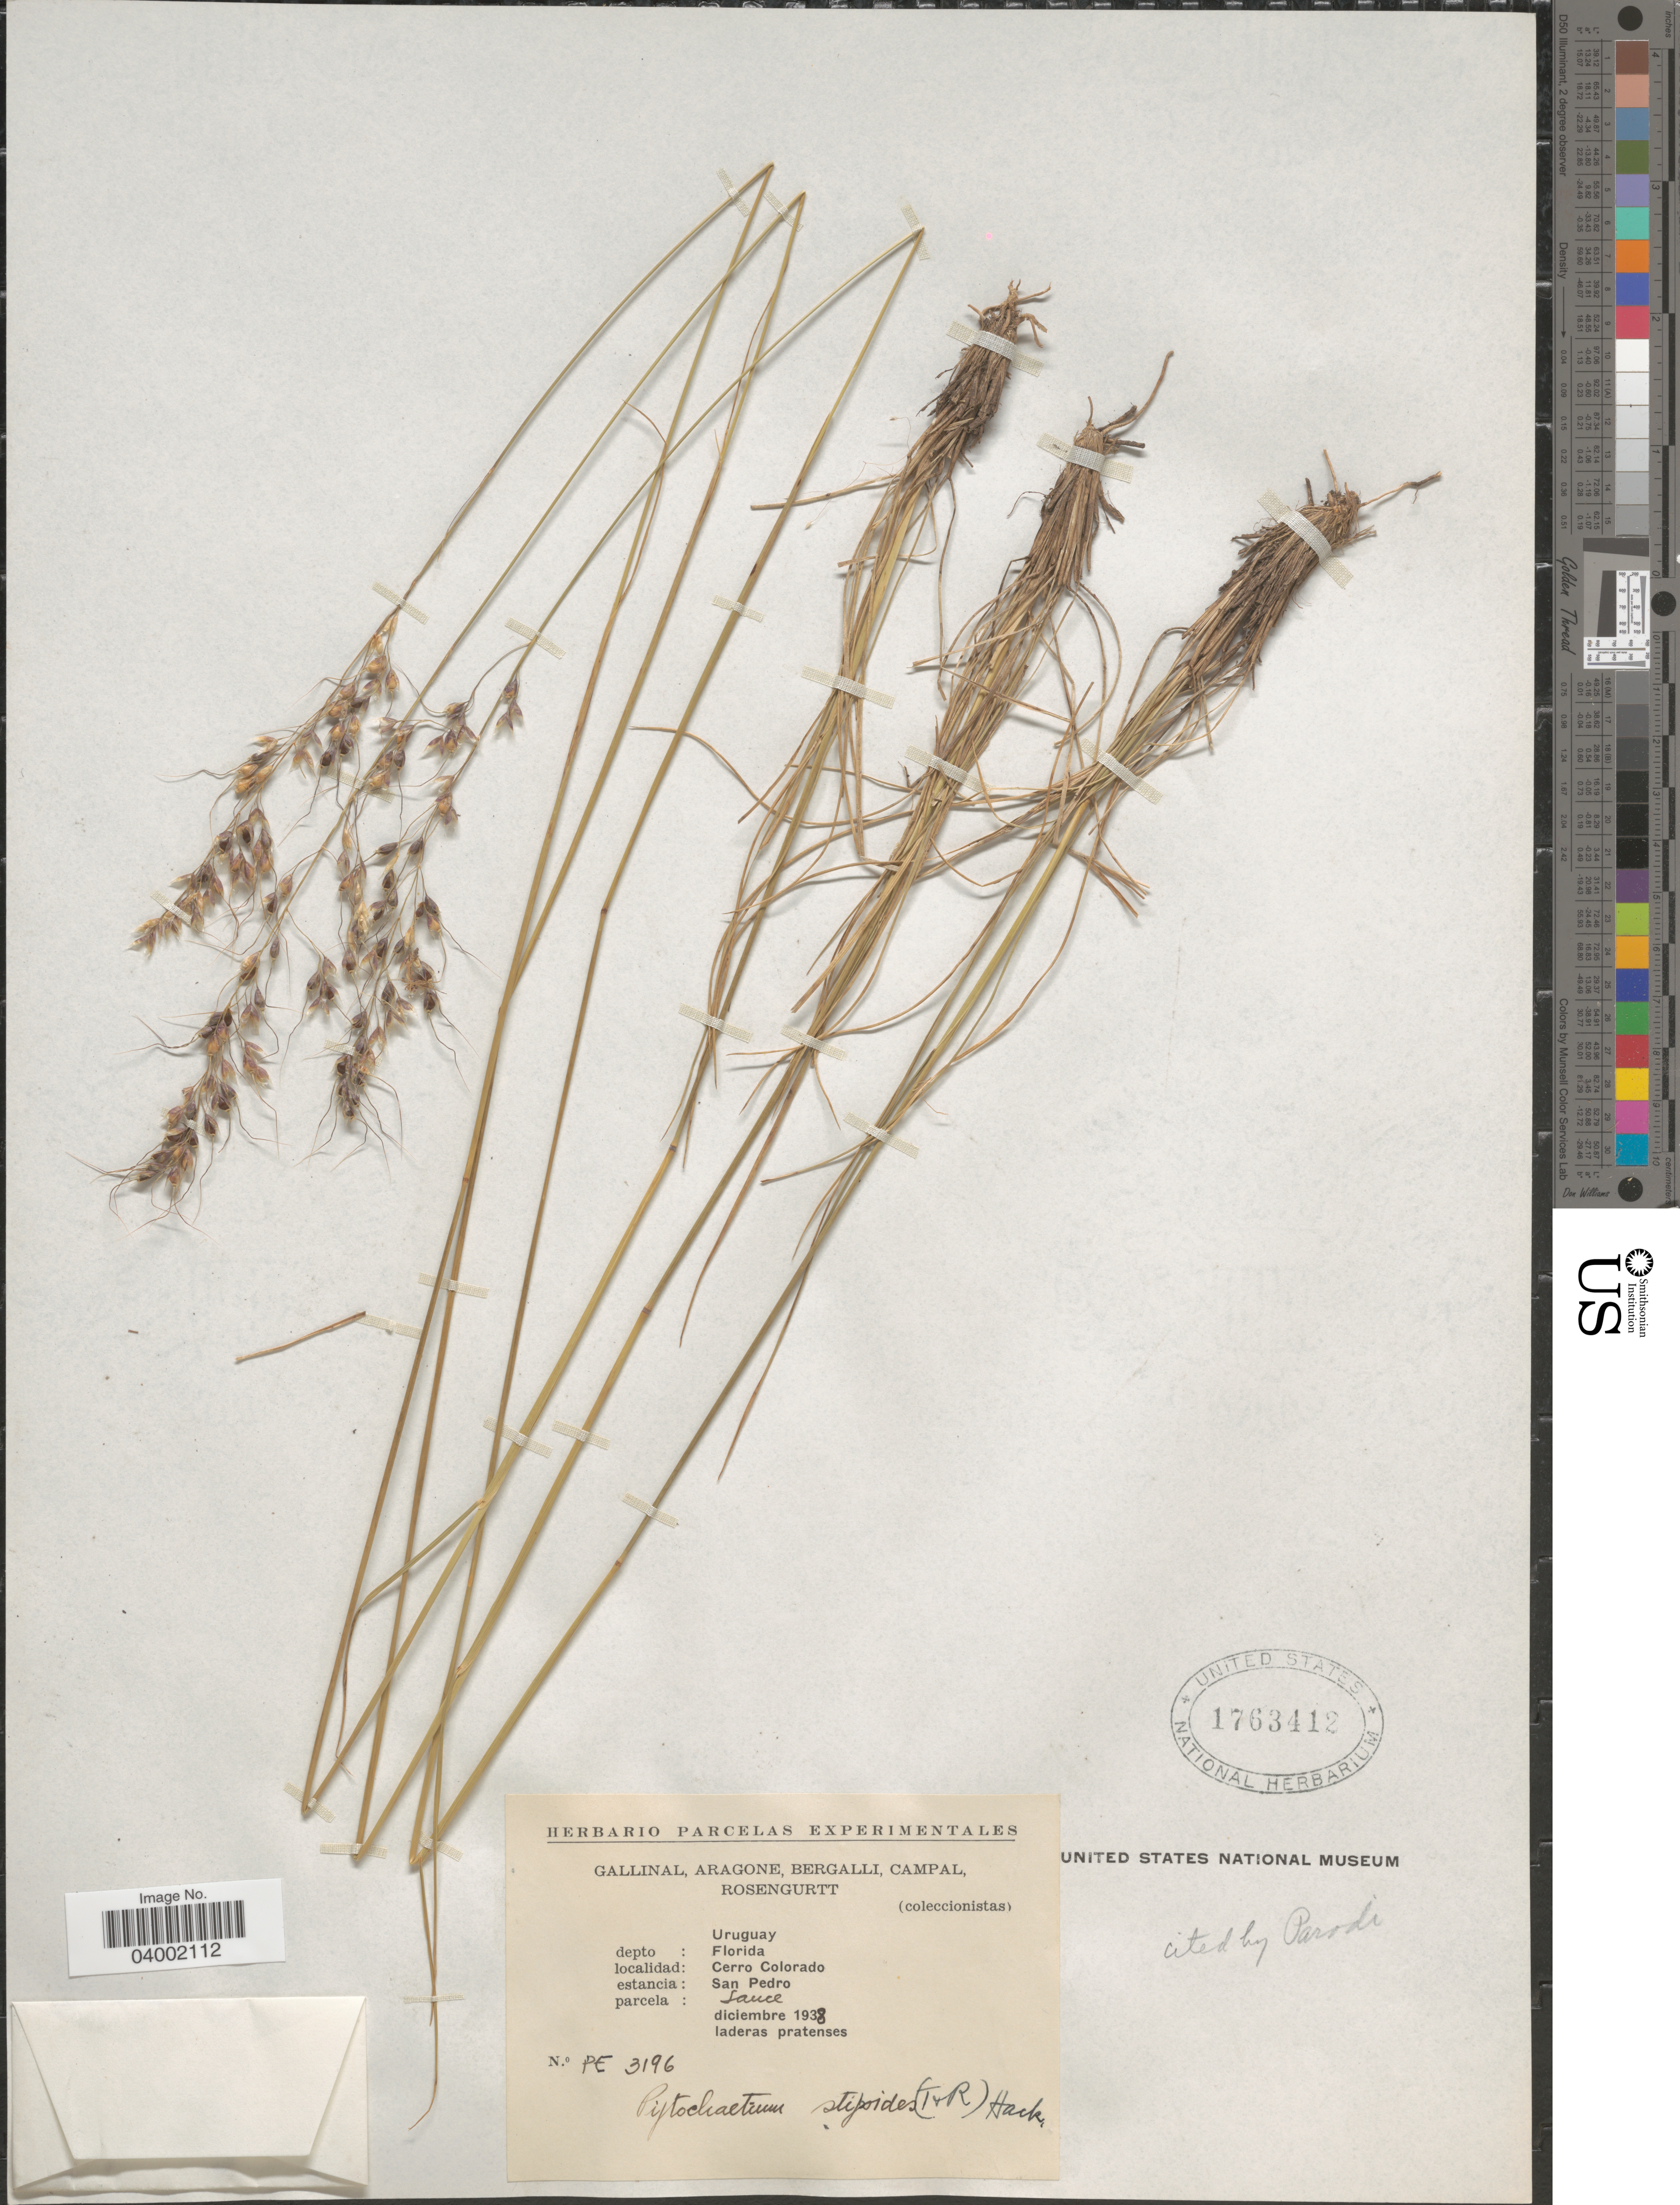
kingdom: Plantae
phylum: Tracheophyta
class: Liliopsida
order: Poales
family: Poaceae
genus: Piptochaetium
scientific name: Piptochaetium stipoides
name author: (Trin. & Rupr.) Hack. & Arechav.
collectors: -. Gallinal, -- Aragone, -- Bergalli, -- Campal & Rosengurtt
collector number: PE3196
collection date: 1938-12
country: Uruguay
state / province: Florida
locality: Depto: Florida. Timote. Cerro Colorado. Estancia: San Pedro. Parcela: Sauce.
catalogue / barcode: US 1763412